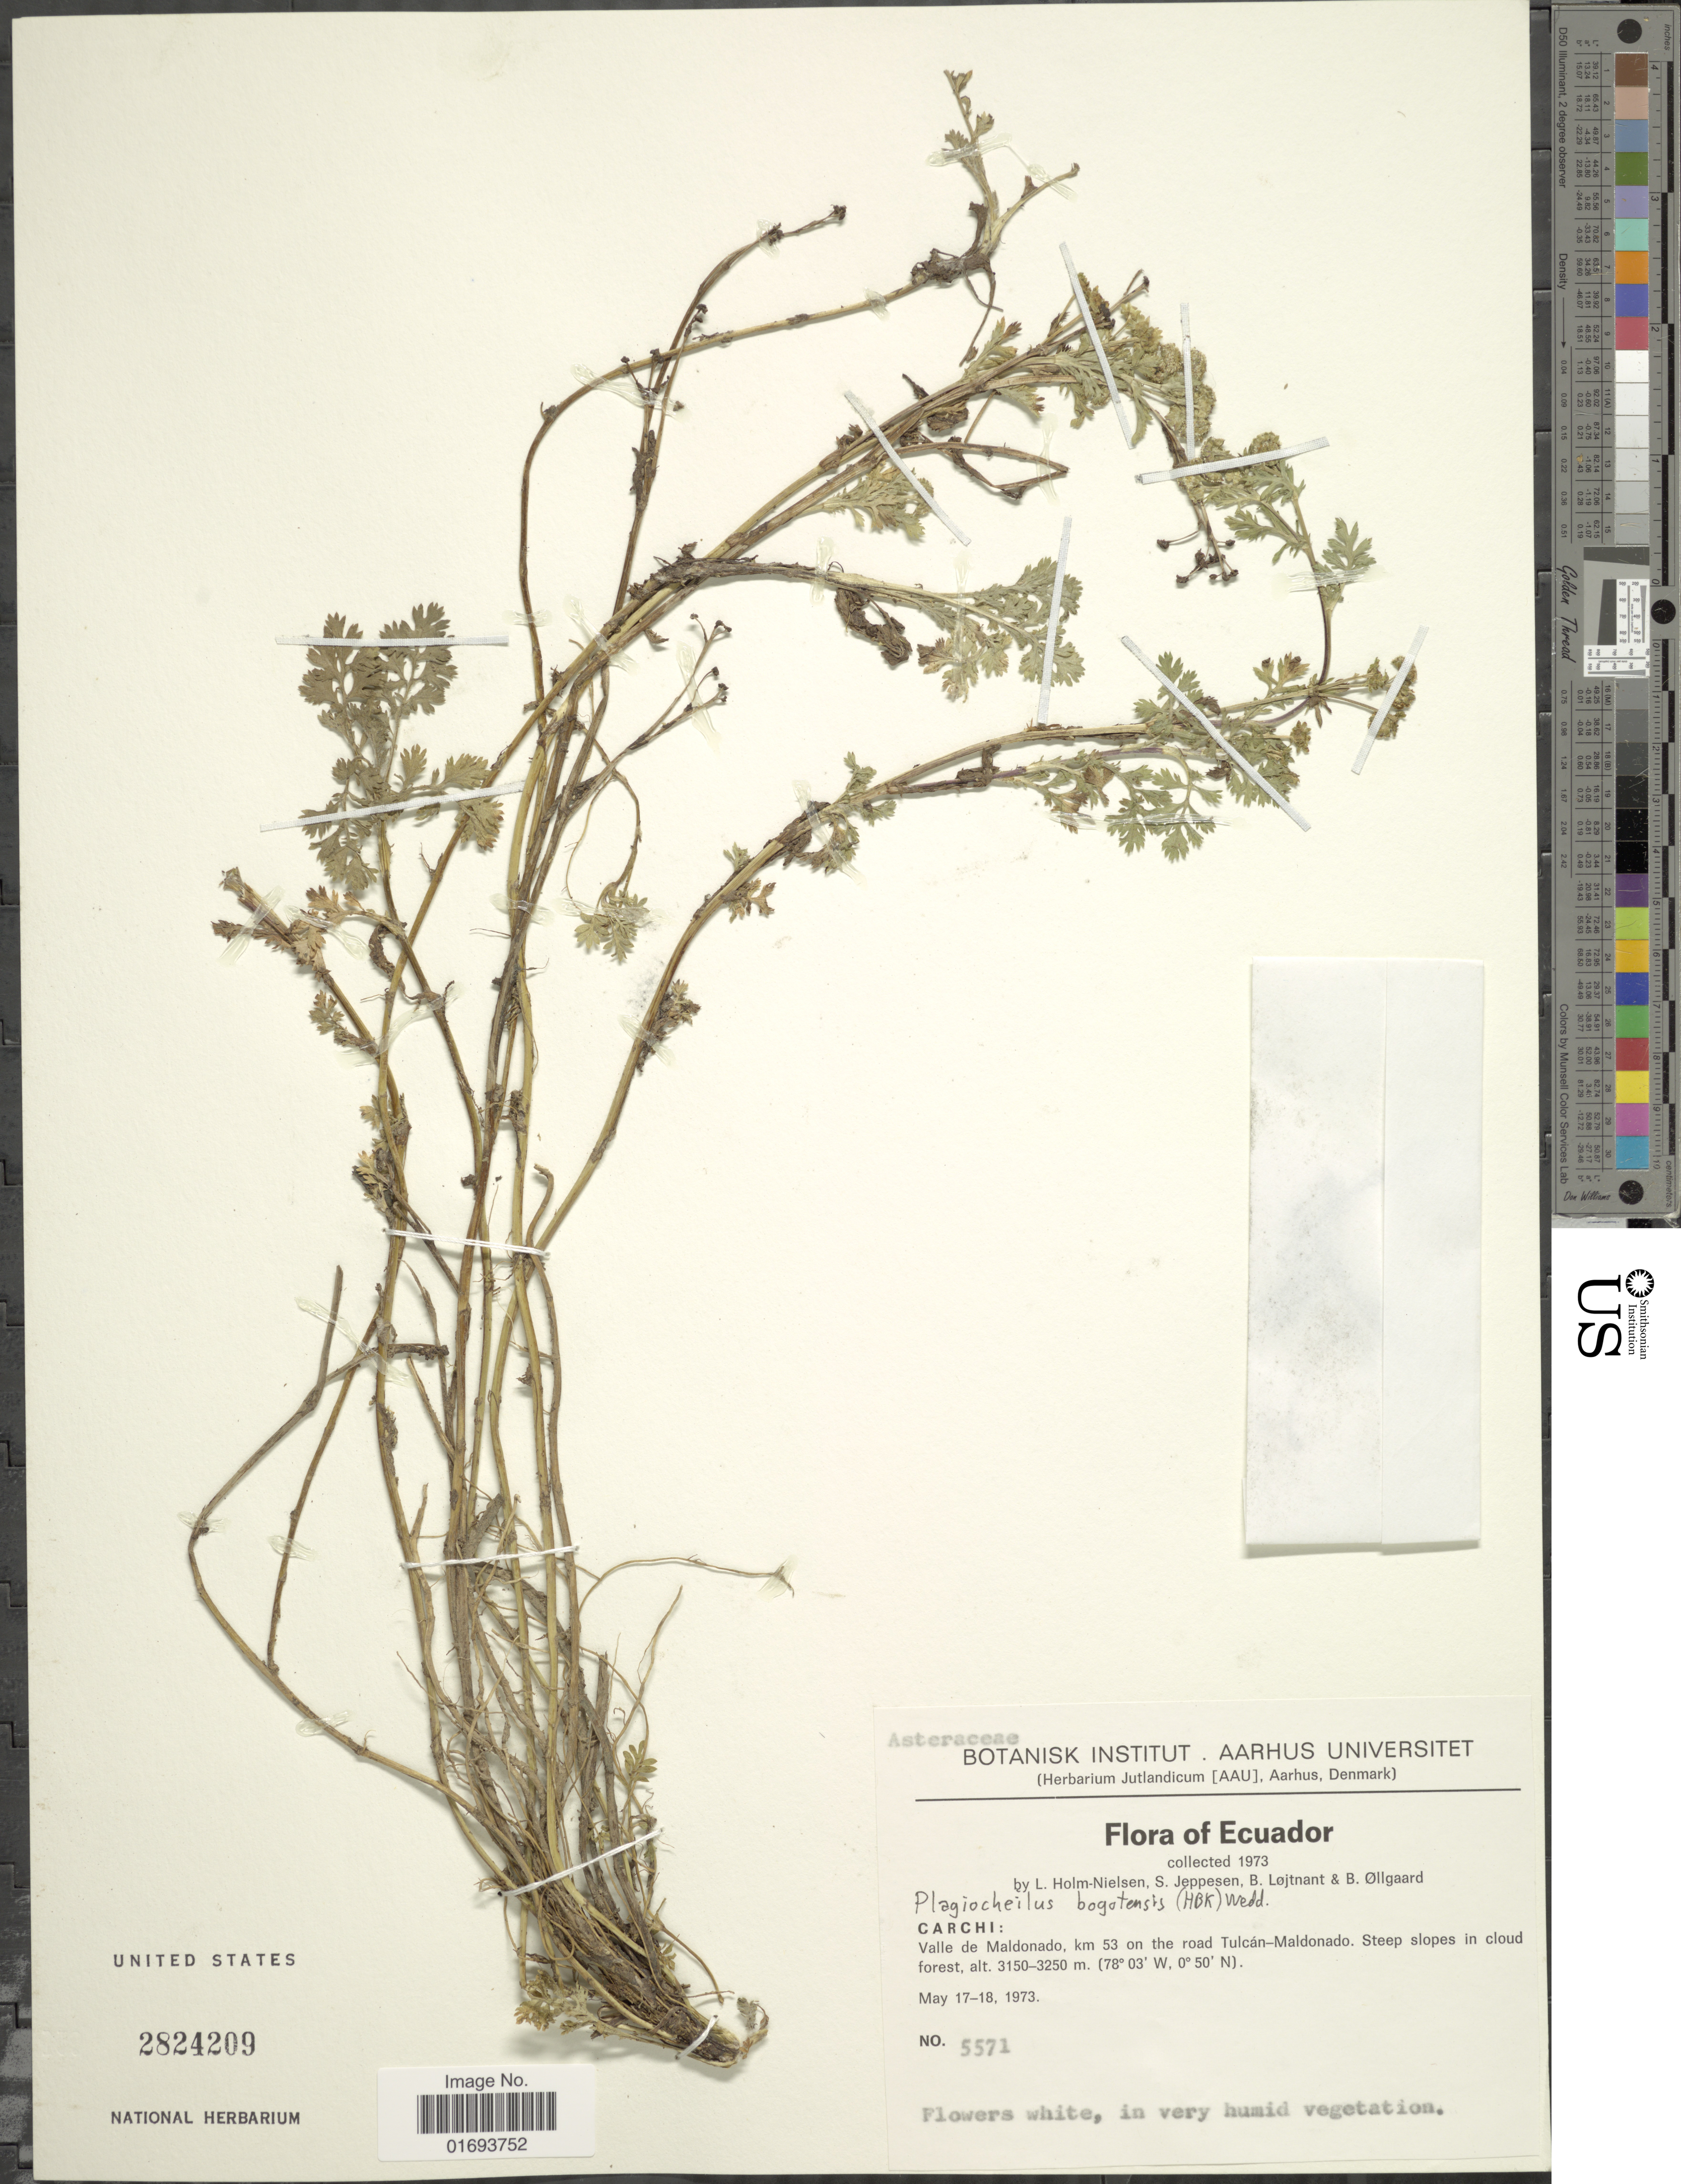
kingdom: Plantae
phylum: Tracheophyta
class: Magnoliopsida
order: Asterales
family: Asteraceae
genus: Plagiocheilus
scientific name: Plagiocheilus bogotensis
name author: (Kunth) Wedd.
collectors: L. B. Holm-Nielsen, S. Jeppesen, B. Löjtnant & B. Øllgaard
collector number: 5571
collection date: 1973-05-17/1973-05-18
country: Ecuador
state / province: Carchi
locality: Carchi: Valle de Maldonado, km 53 on the road Tulcan-Maldonado. Steep slopes in cloud forest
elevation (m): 3150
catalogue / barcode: US 2824209